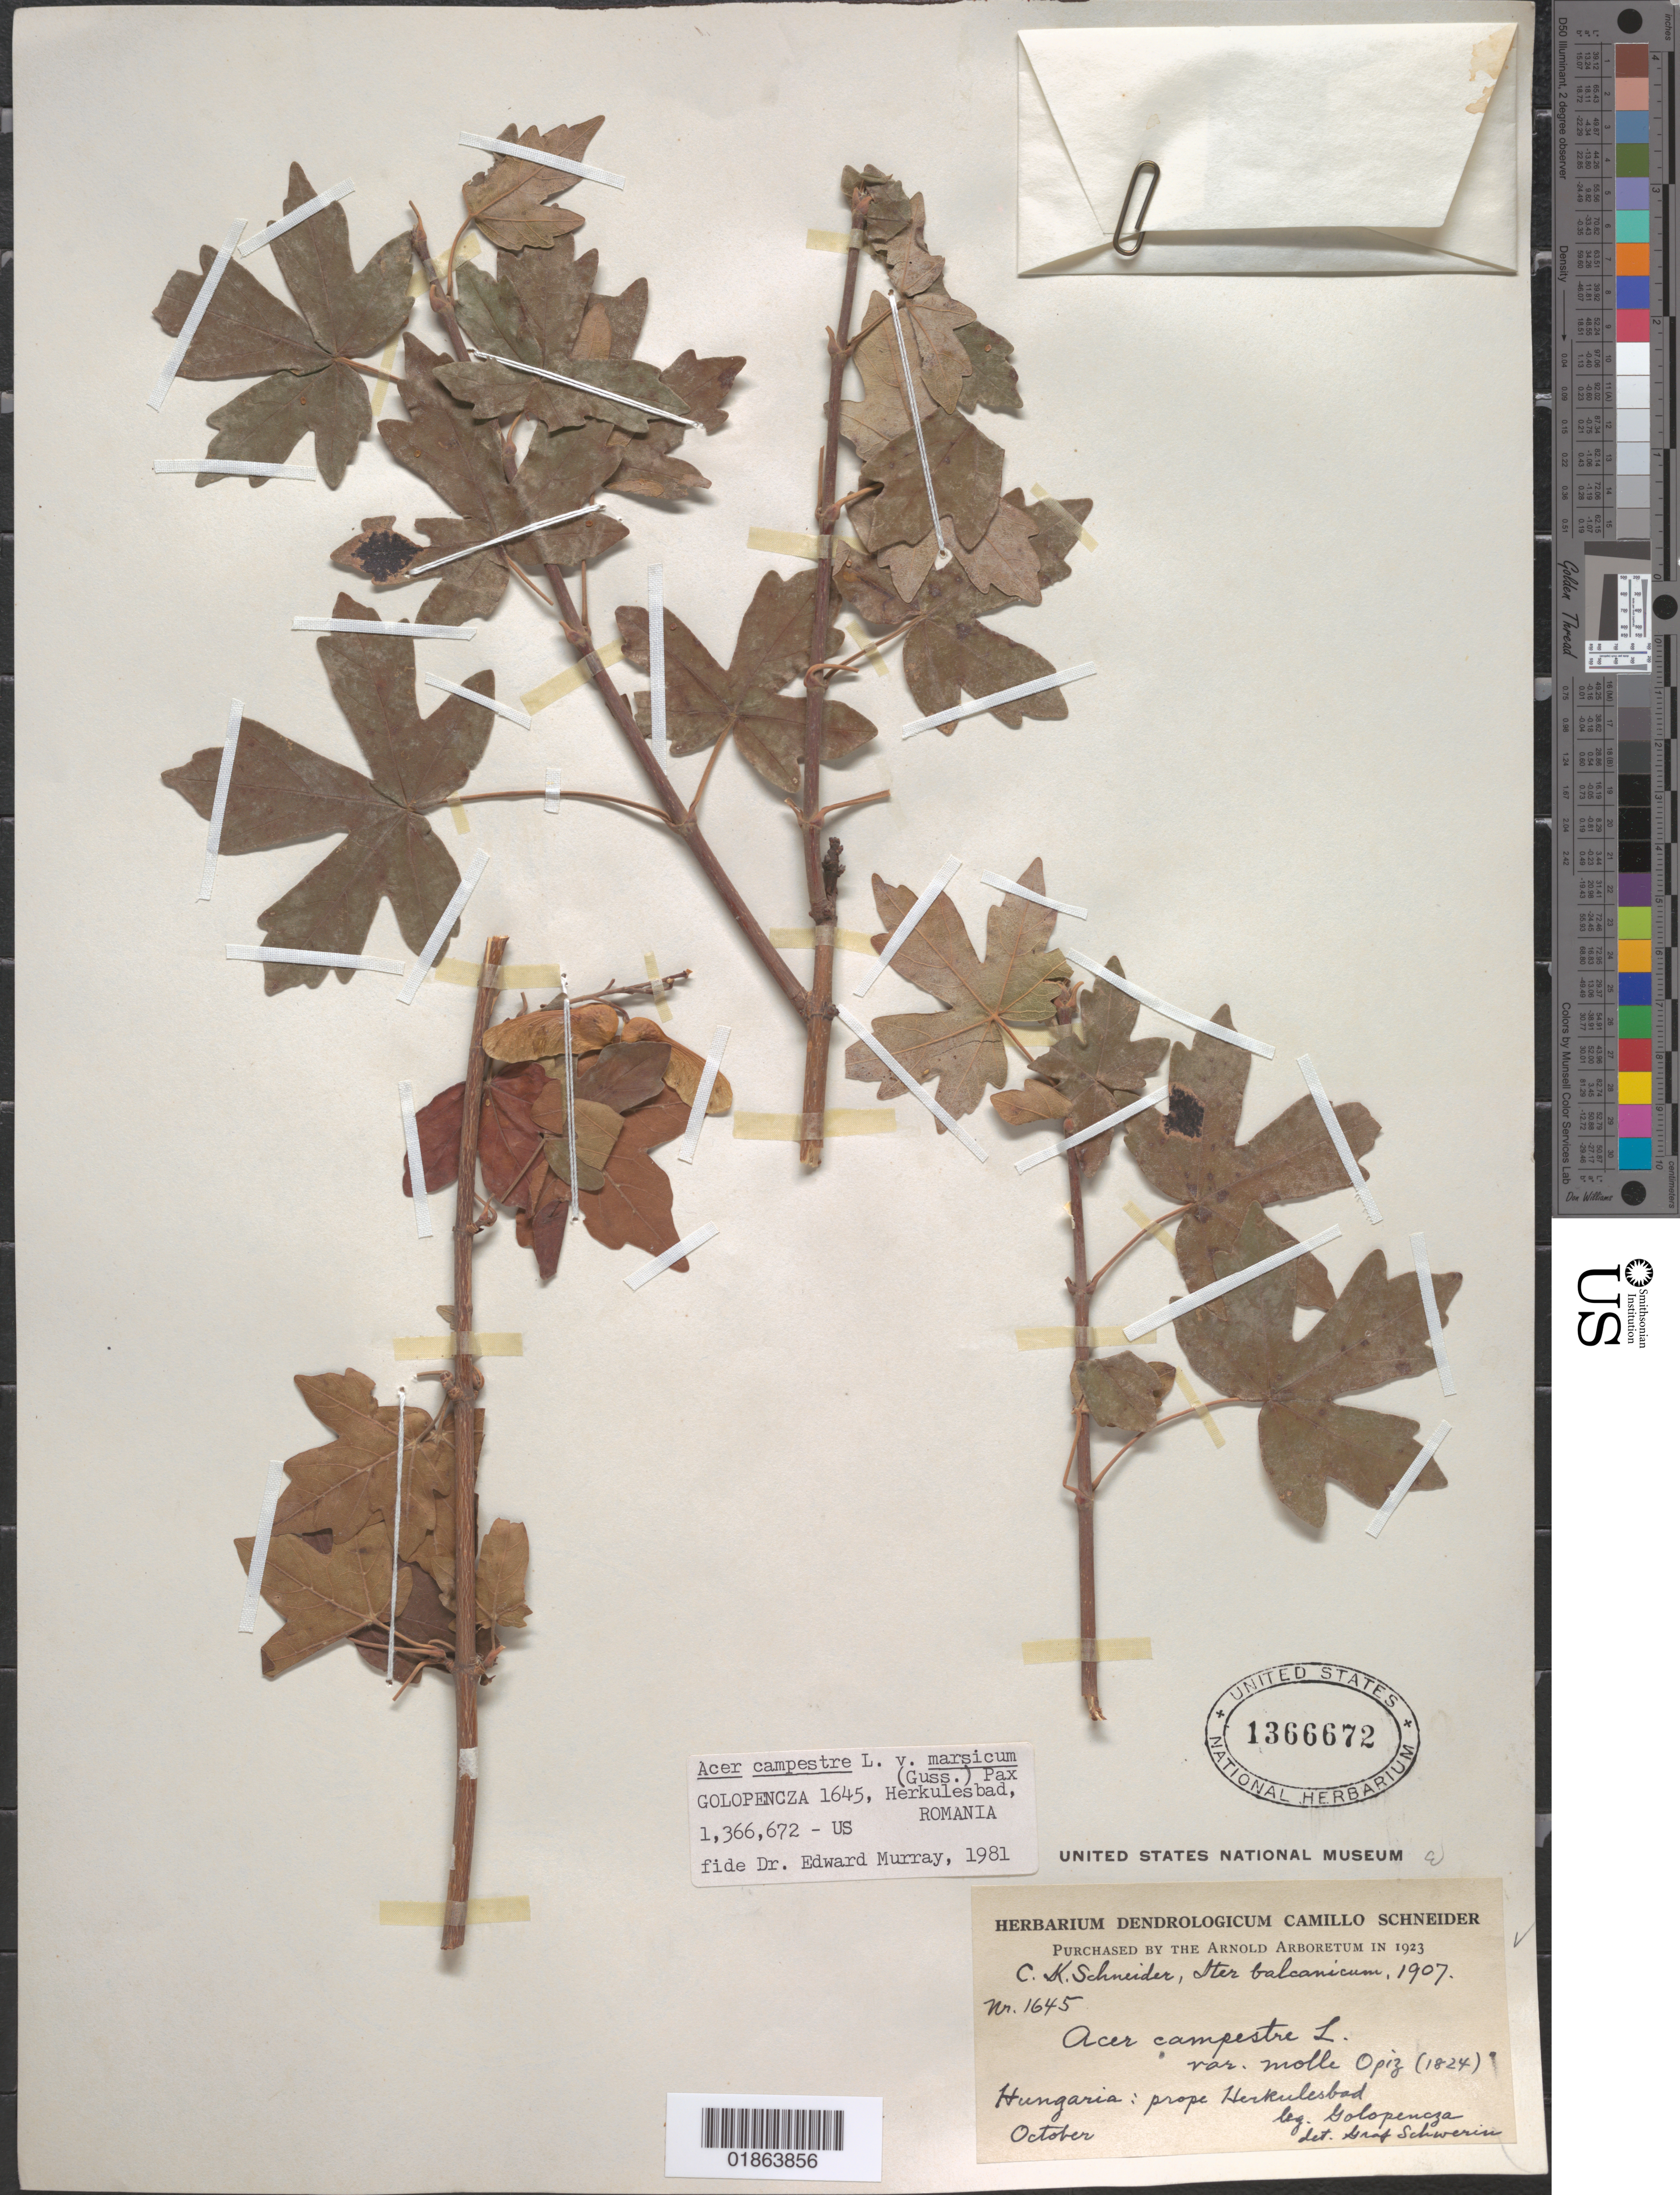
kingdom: Plantae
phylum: Tracheophyta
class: Magnoliopsida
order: Sapindales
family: Sapindaceae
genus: Acer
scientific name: Acer campestre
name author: L.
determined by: Murray, Edward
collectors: C. K. Schneider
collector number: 1645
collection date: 1907-10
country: Romania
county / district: Caras-Severin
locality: Herkulesbad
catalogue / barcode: US 1366672